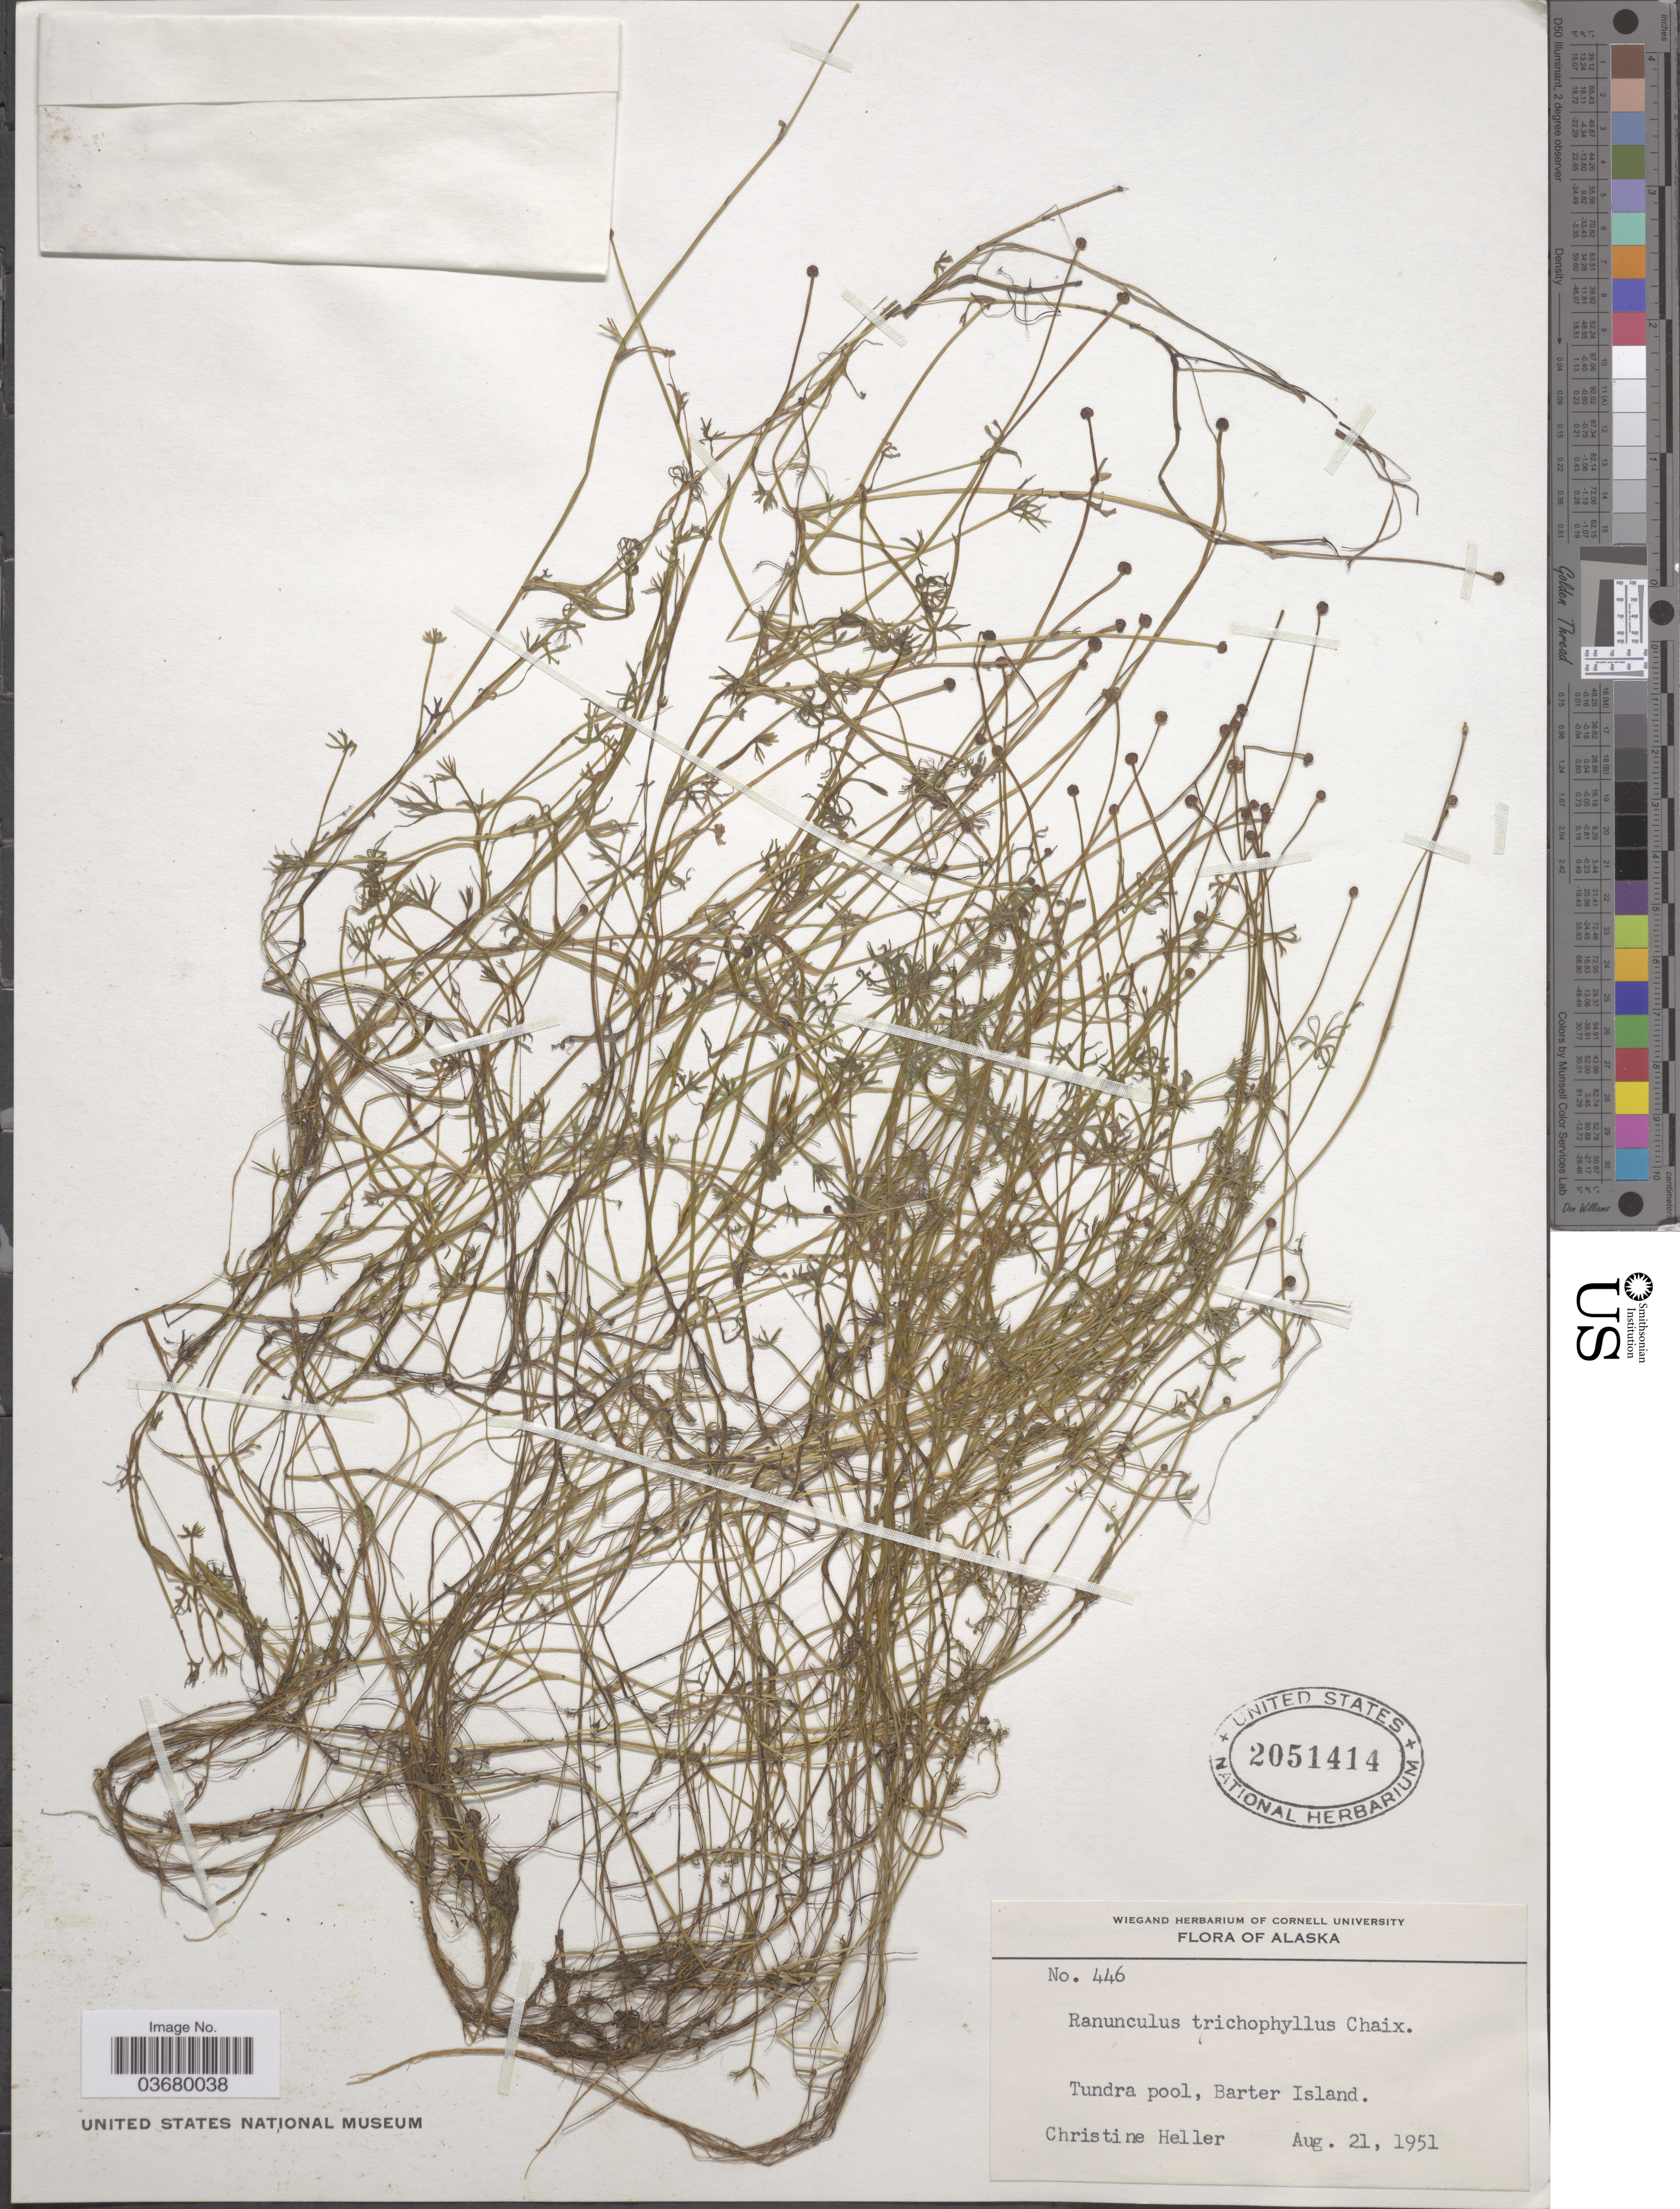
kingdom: Plantae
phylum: Tracheophyta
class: Magnoliopsida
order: Ranunculales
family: Ranunculaceae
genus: Ranunculus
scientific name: Ranunculus trichophyllus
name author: Chaix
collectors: C. Heller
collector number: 446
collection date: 1951-08-21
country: United States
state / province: Alaska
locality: Tundra pool, Barter Island.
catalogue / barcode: US 2051414